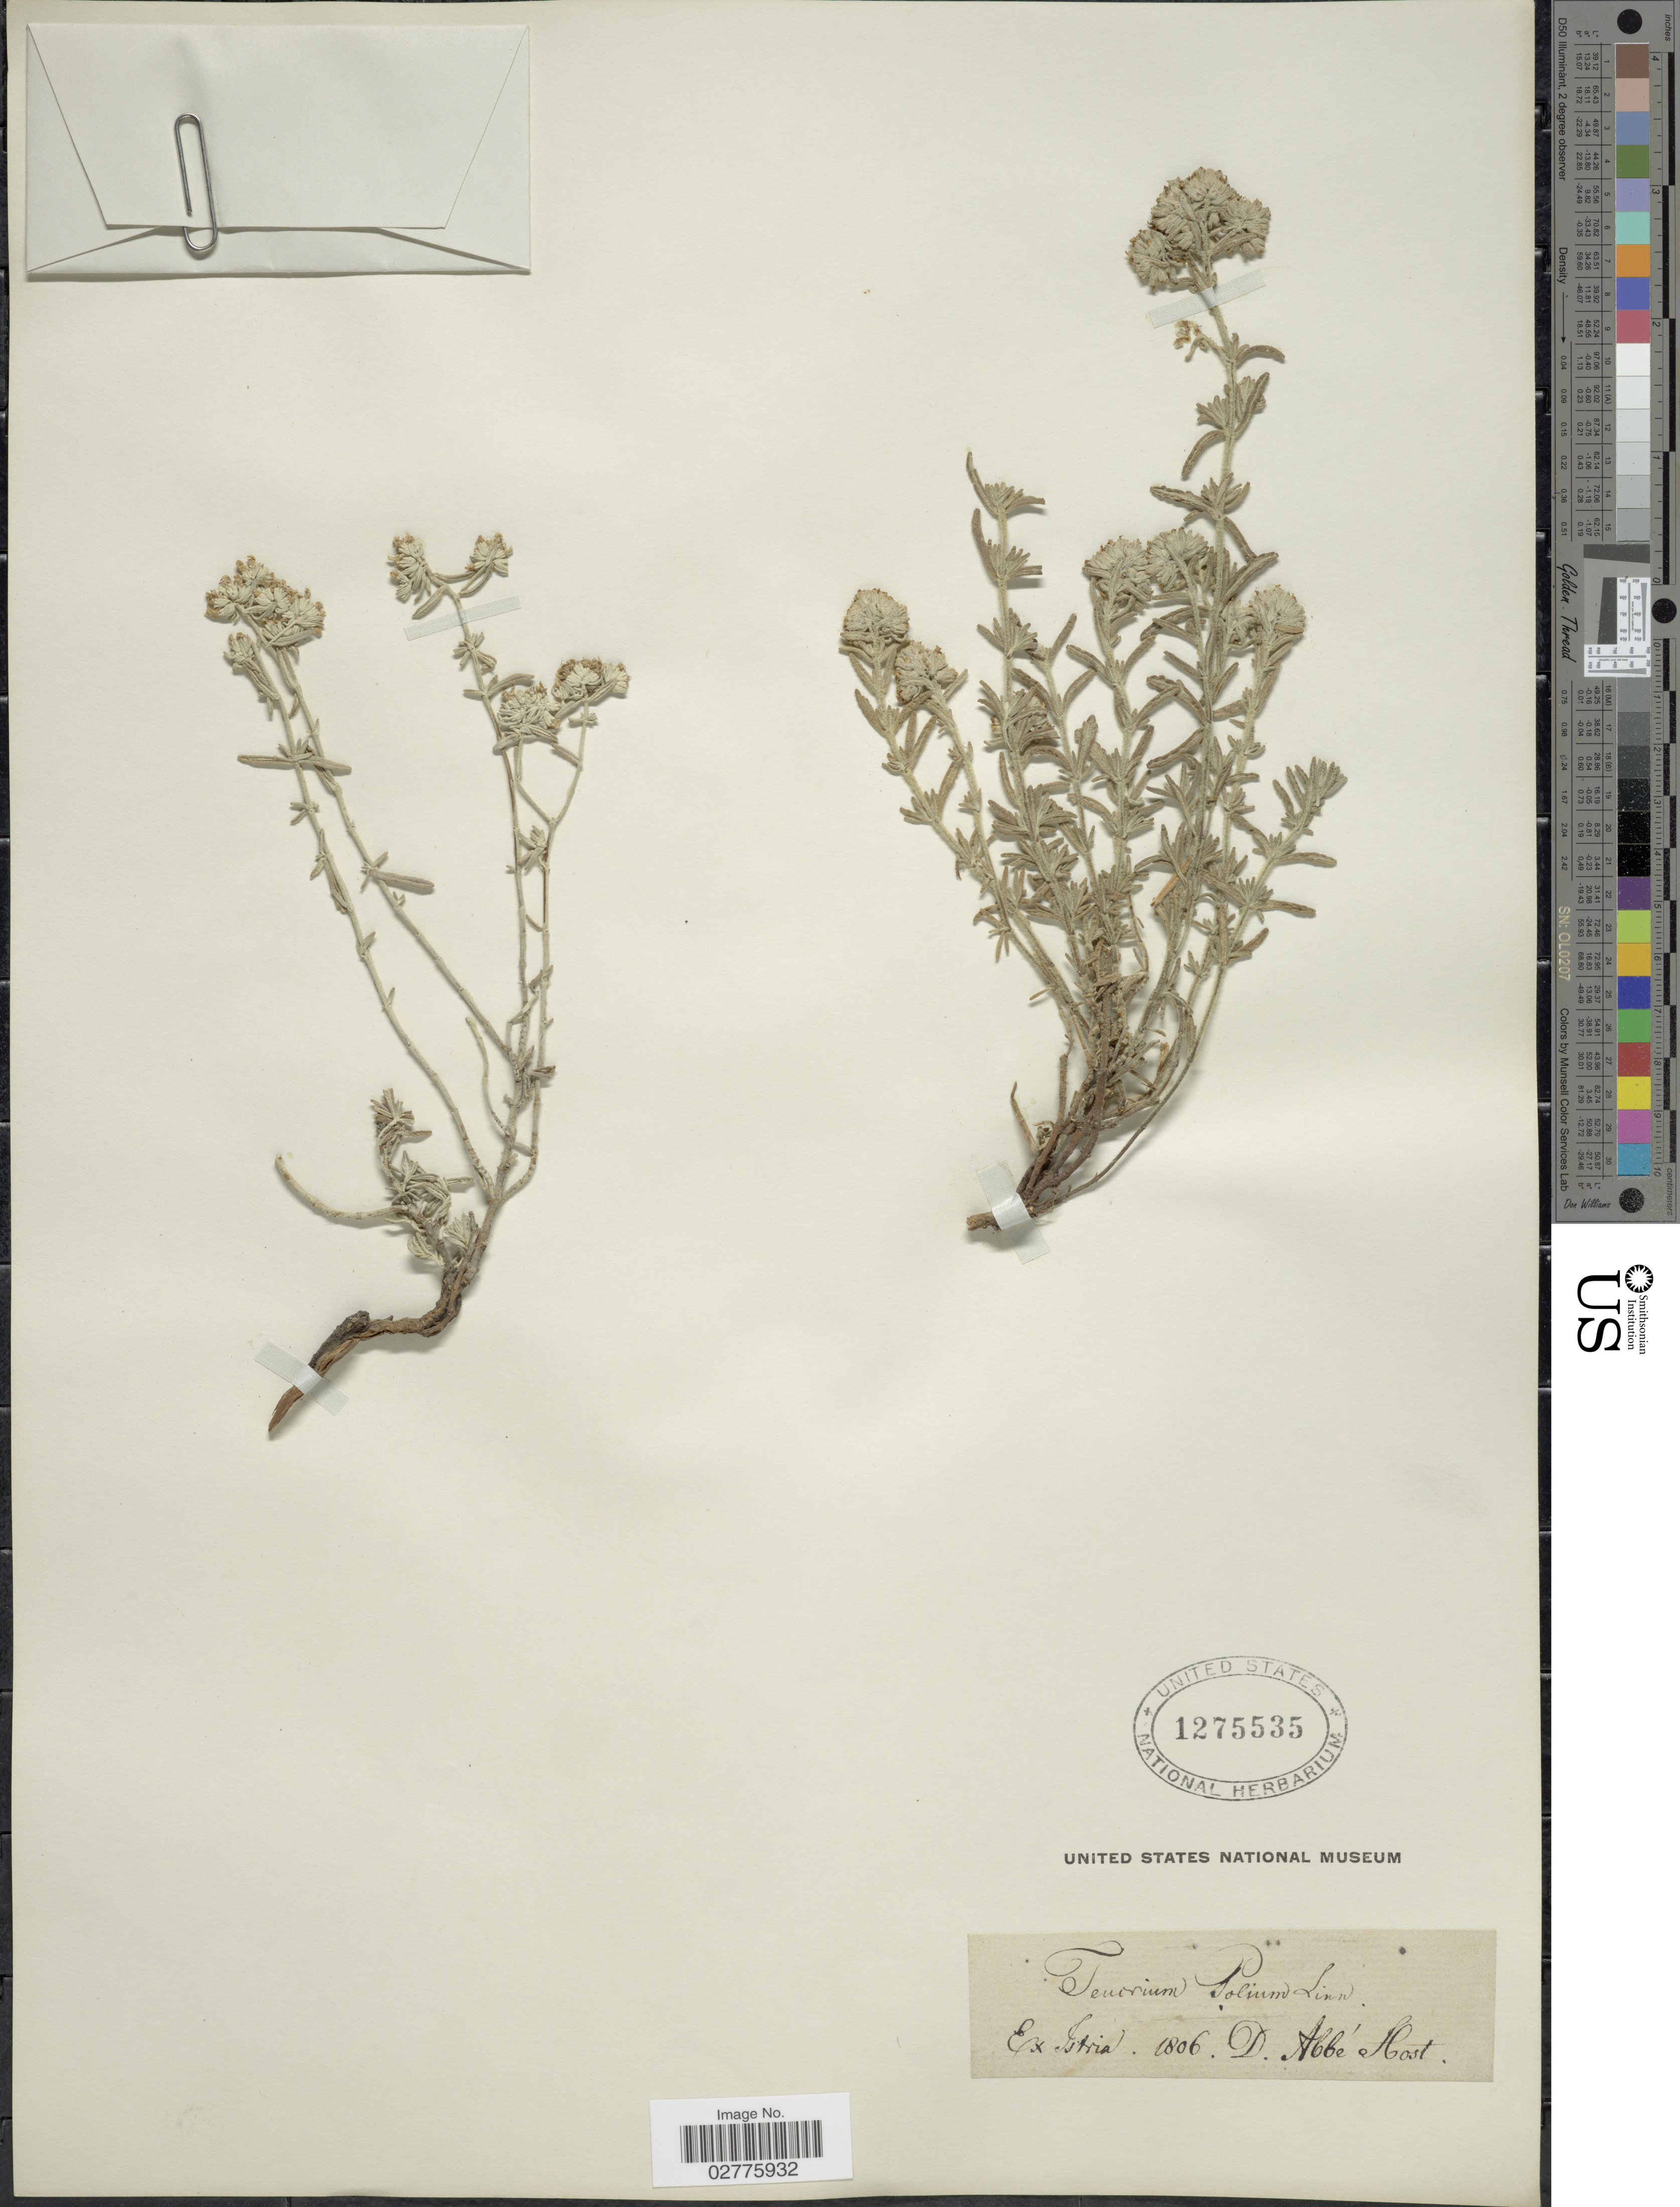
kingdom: Plantae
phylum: Tracheophyta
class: Magnoliopsida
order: Lamiales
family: Lamiaceae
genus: Teucrium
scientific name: Teucrium polium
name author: L.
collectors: A. Host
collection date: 1806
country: Croatia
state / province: Istria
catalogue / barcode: US 1275535